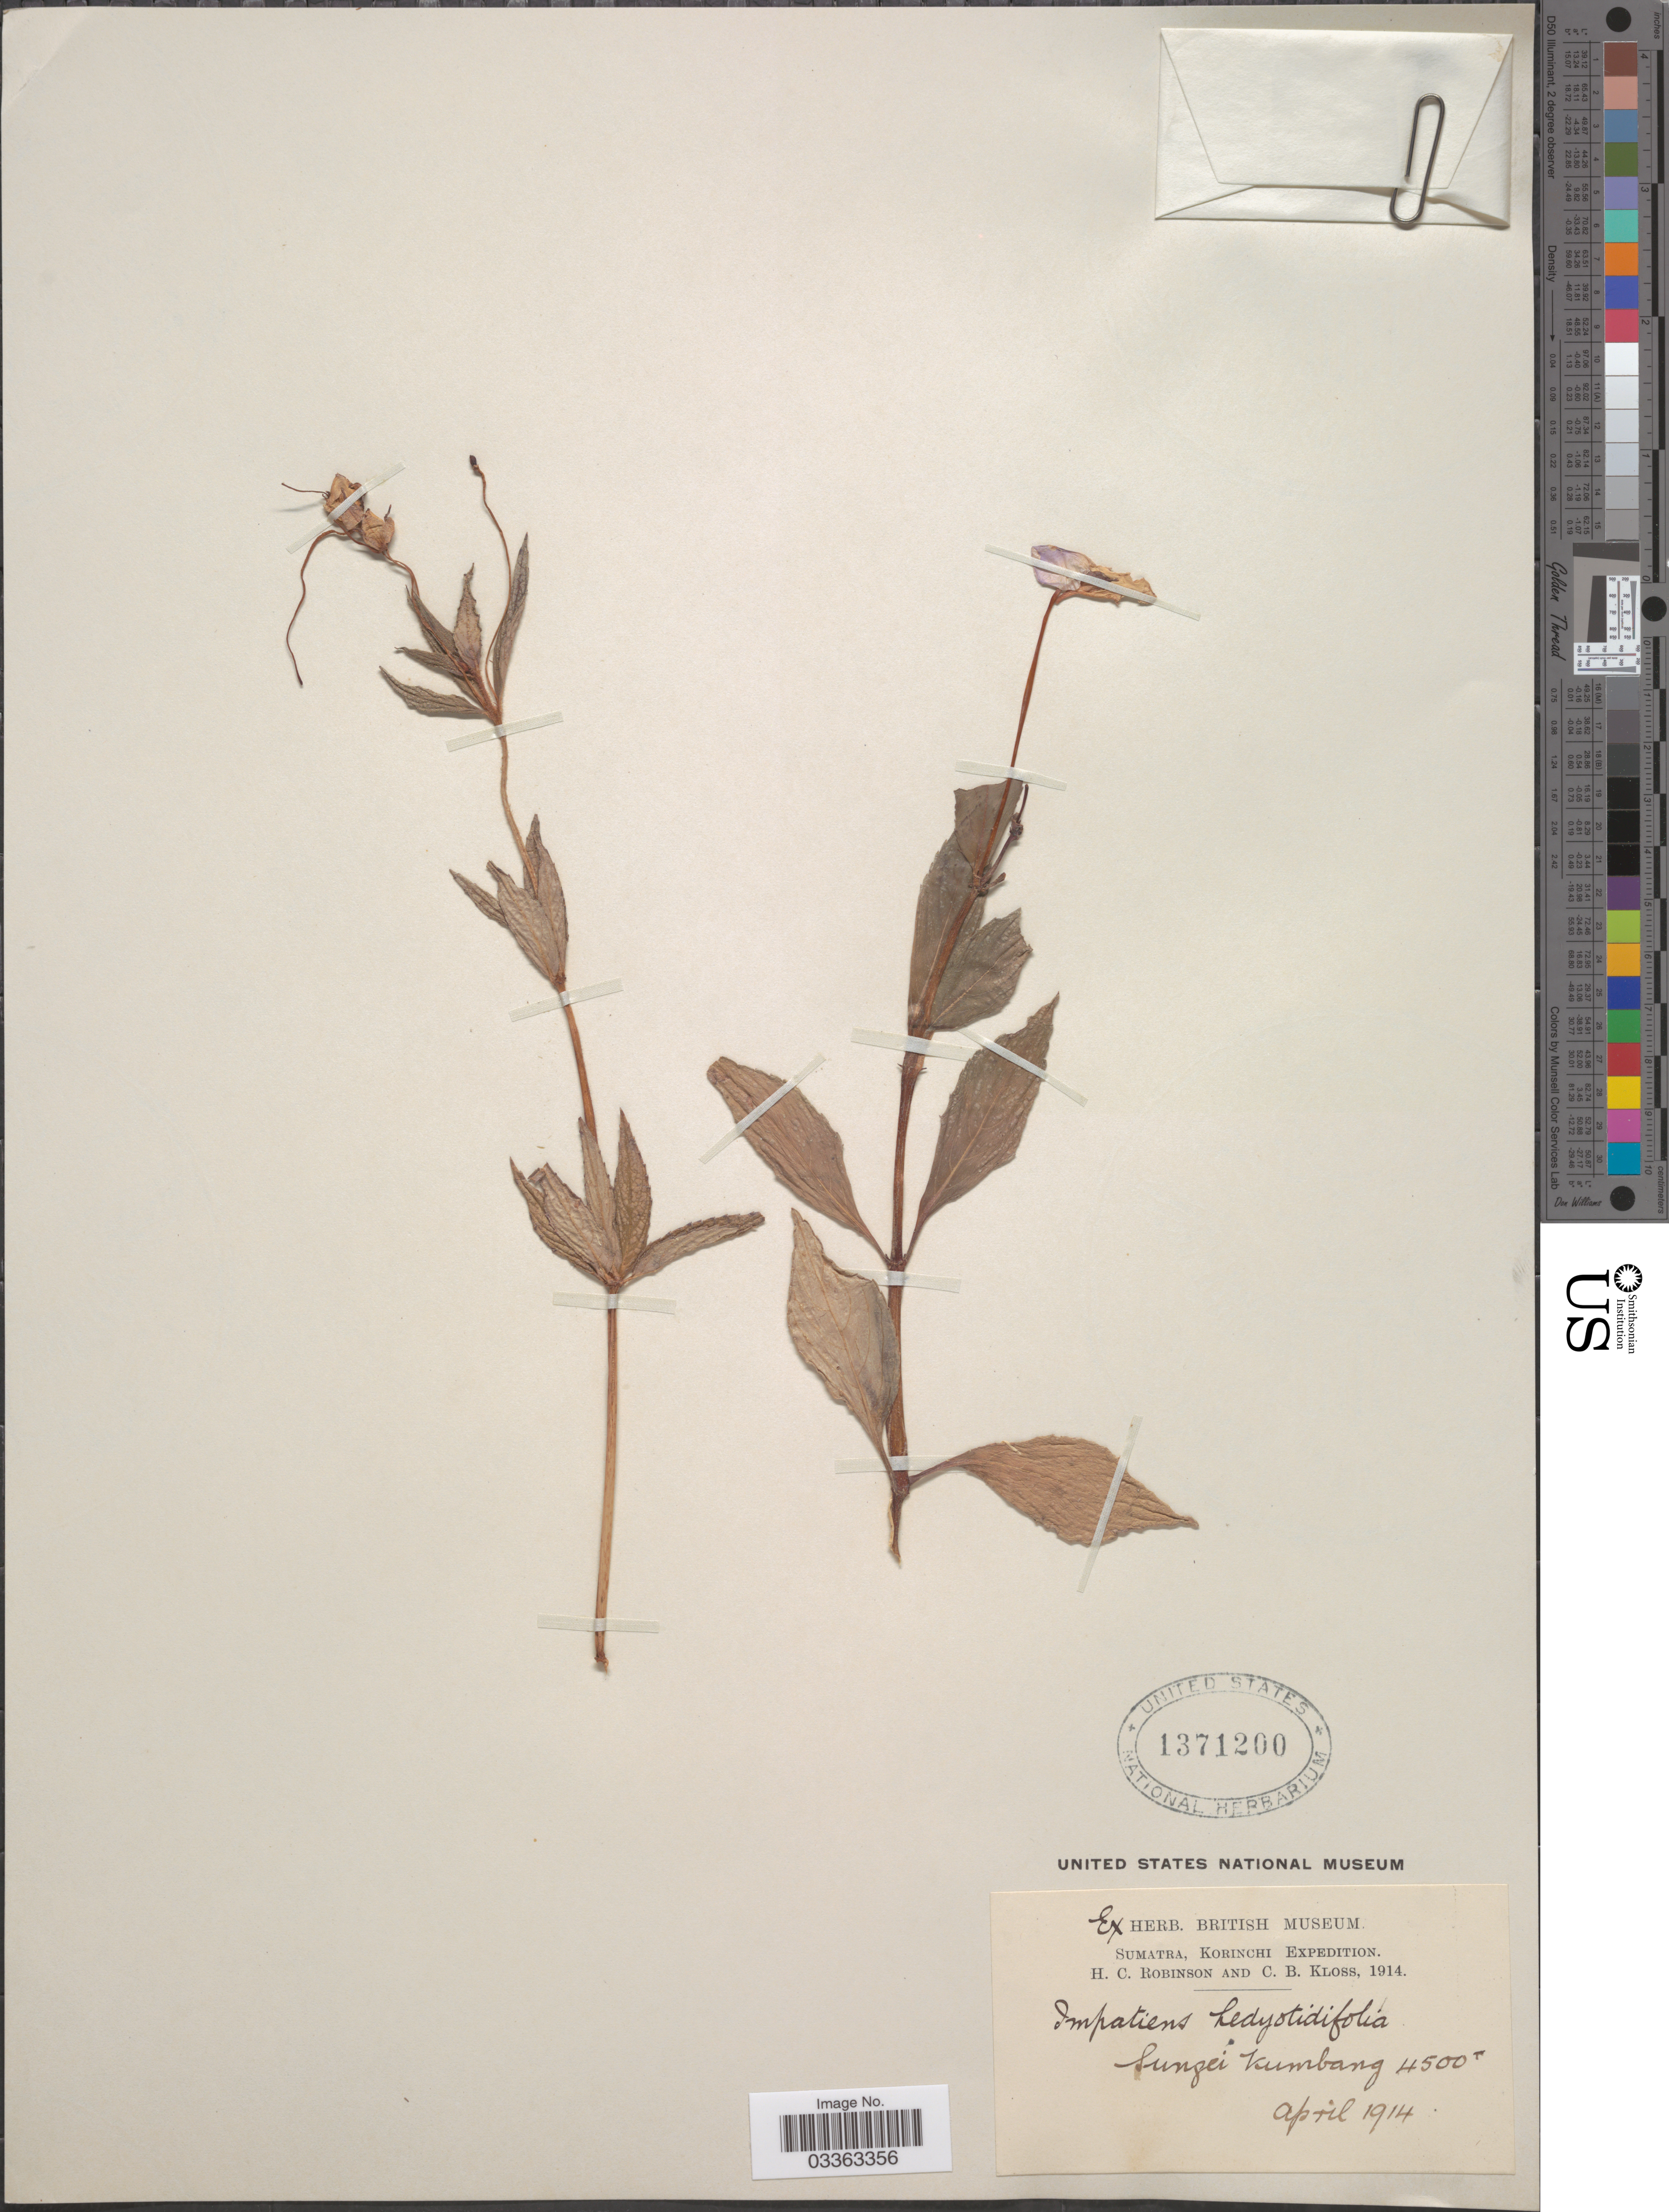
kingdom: Plantae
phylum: Tracheophyta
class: Magnoliopsida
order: Ericales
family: Balsaminaceae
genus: Impatiens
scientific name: Impatiens hedyotidifolia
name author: Ridl.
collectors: H. C. Robinson & C. Kloss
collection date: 1914-04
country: Indonesia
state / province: Sumatra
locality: Sungei Kumbang.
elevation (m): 1372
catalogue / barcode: US 1371200